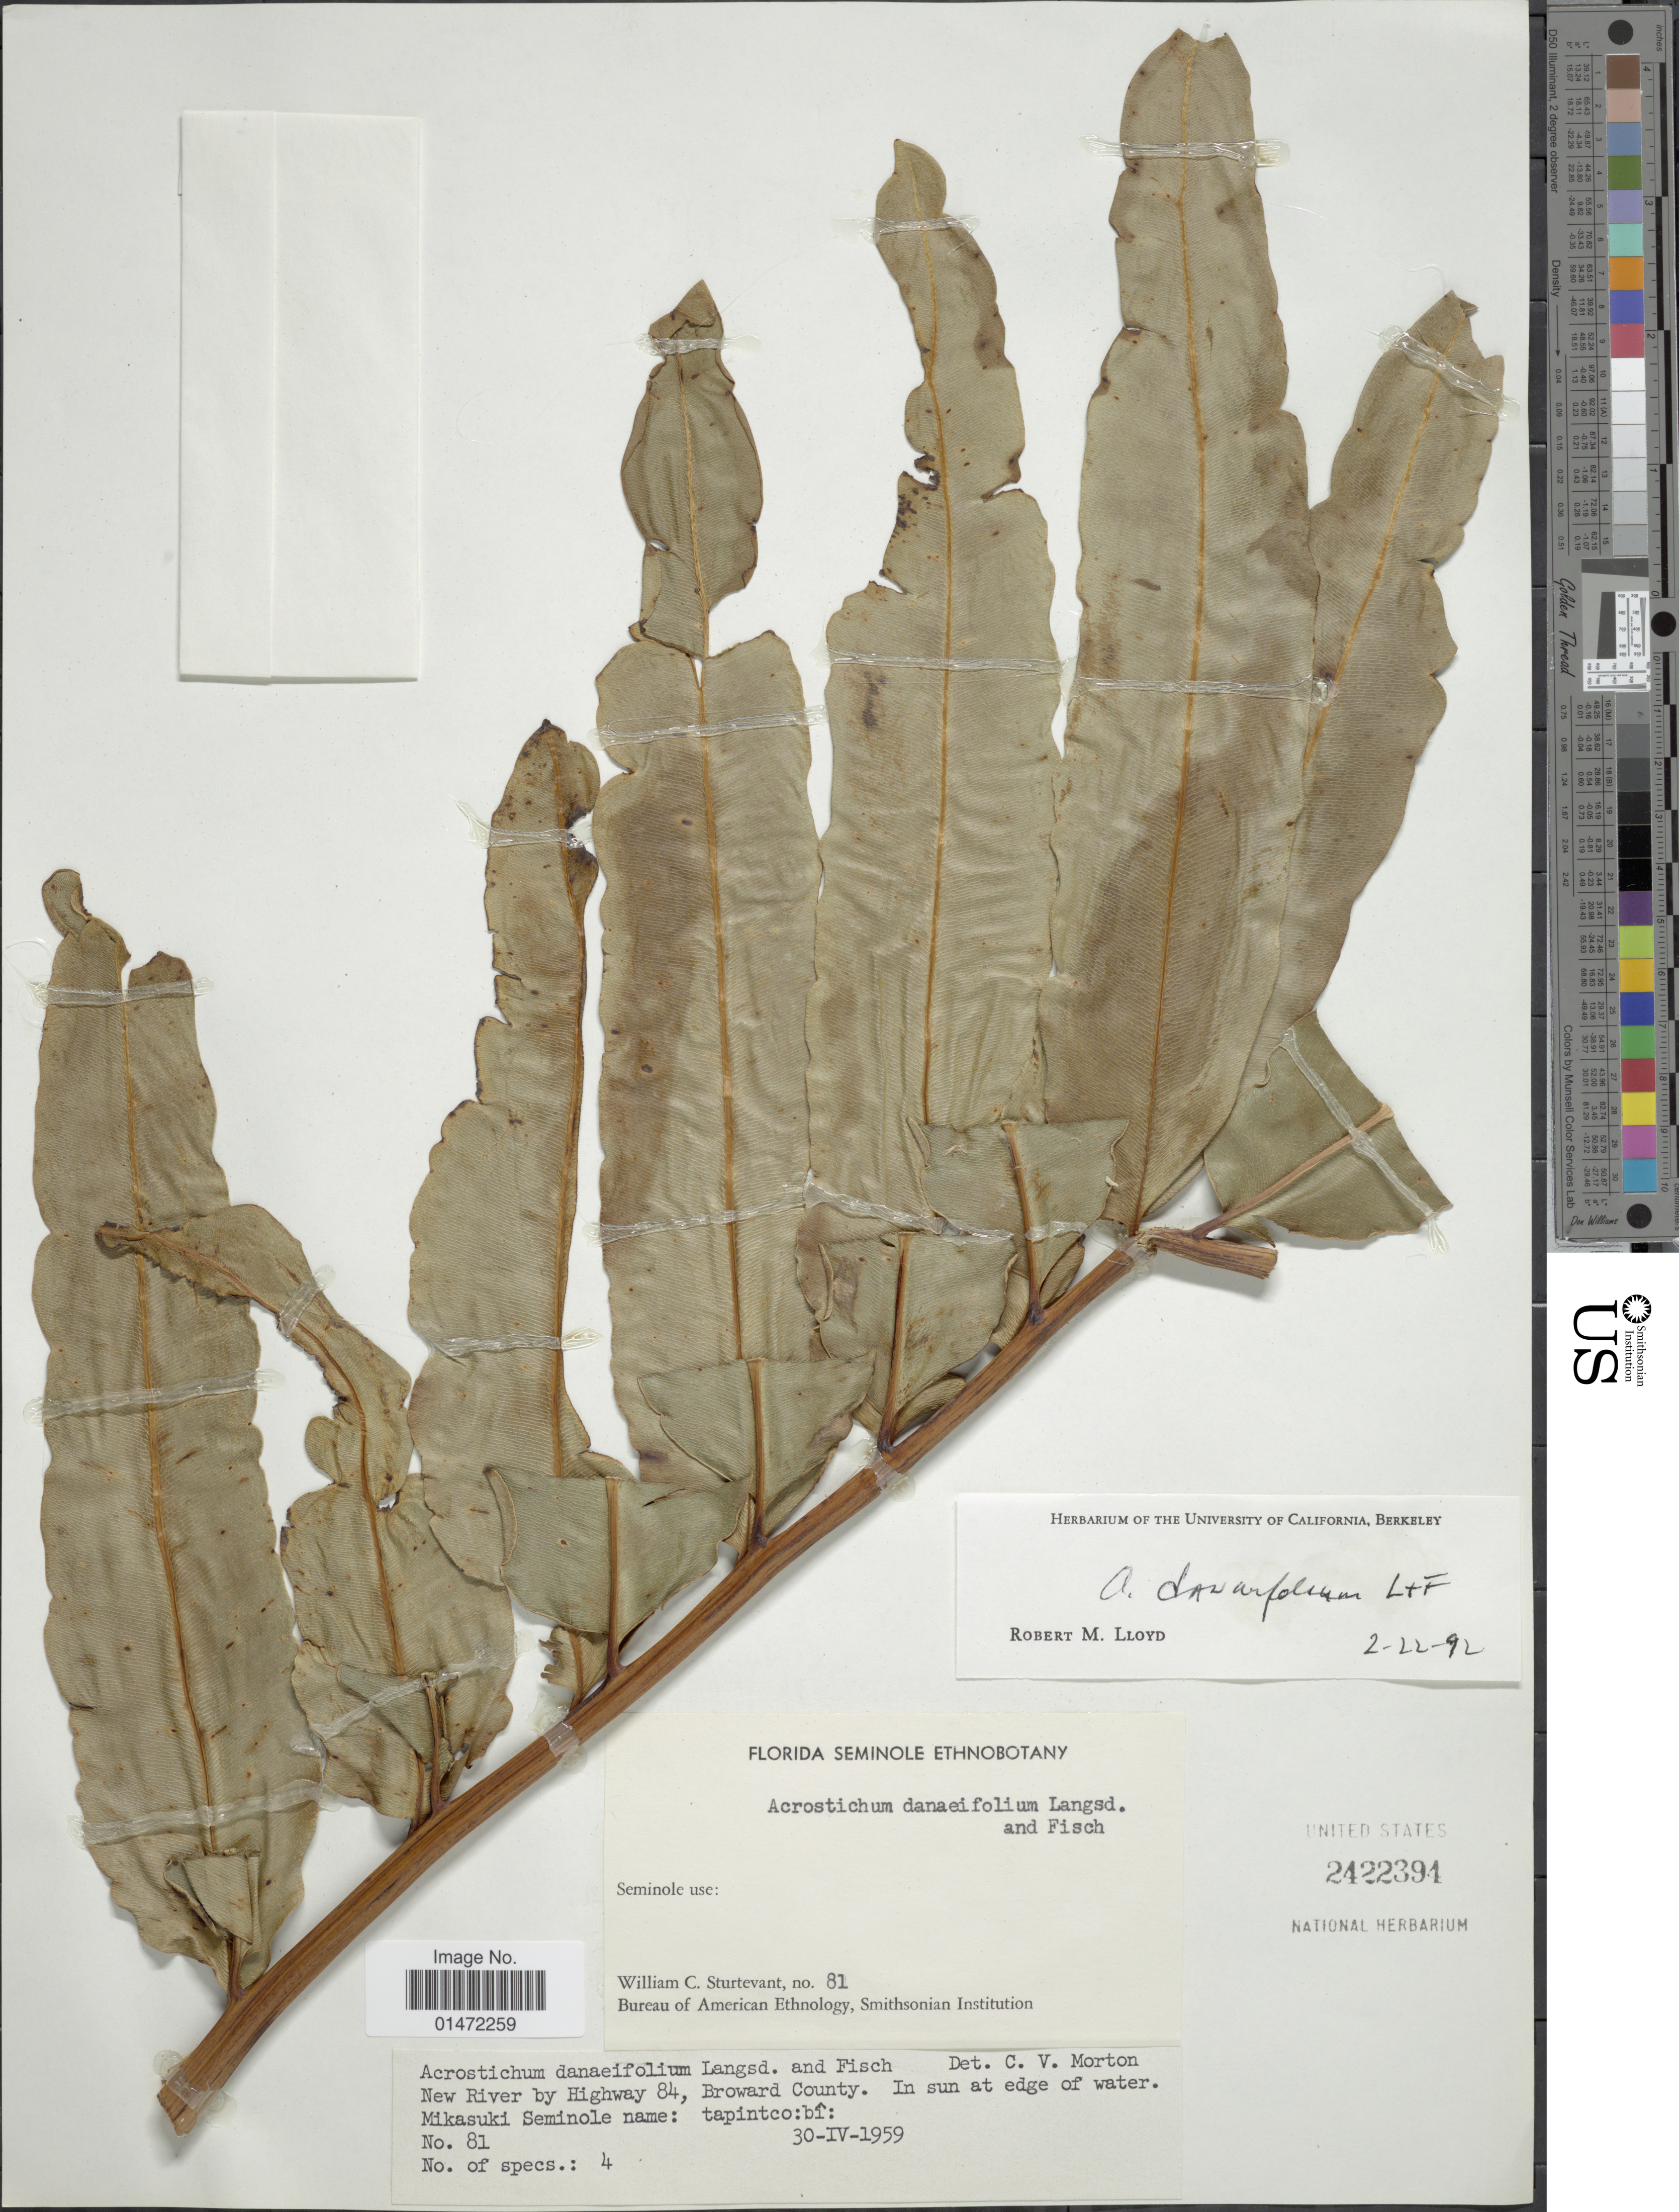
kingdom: Plantae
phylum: Tracheophyta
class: Polypodiopsida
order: Polypodiales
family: Pteridaceae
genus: Acrostichum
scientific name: Acrostichum danaeifolium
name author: Langsd. & Fisch.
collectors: W. Sturtevant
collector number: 81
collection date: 1959-04-30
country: United States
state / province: Florida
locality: New River by Highway 84, Broward County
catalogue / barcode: US 2422394